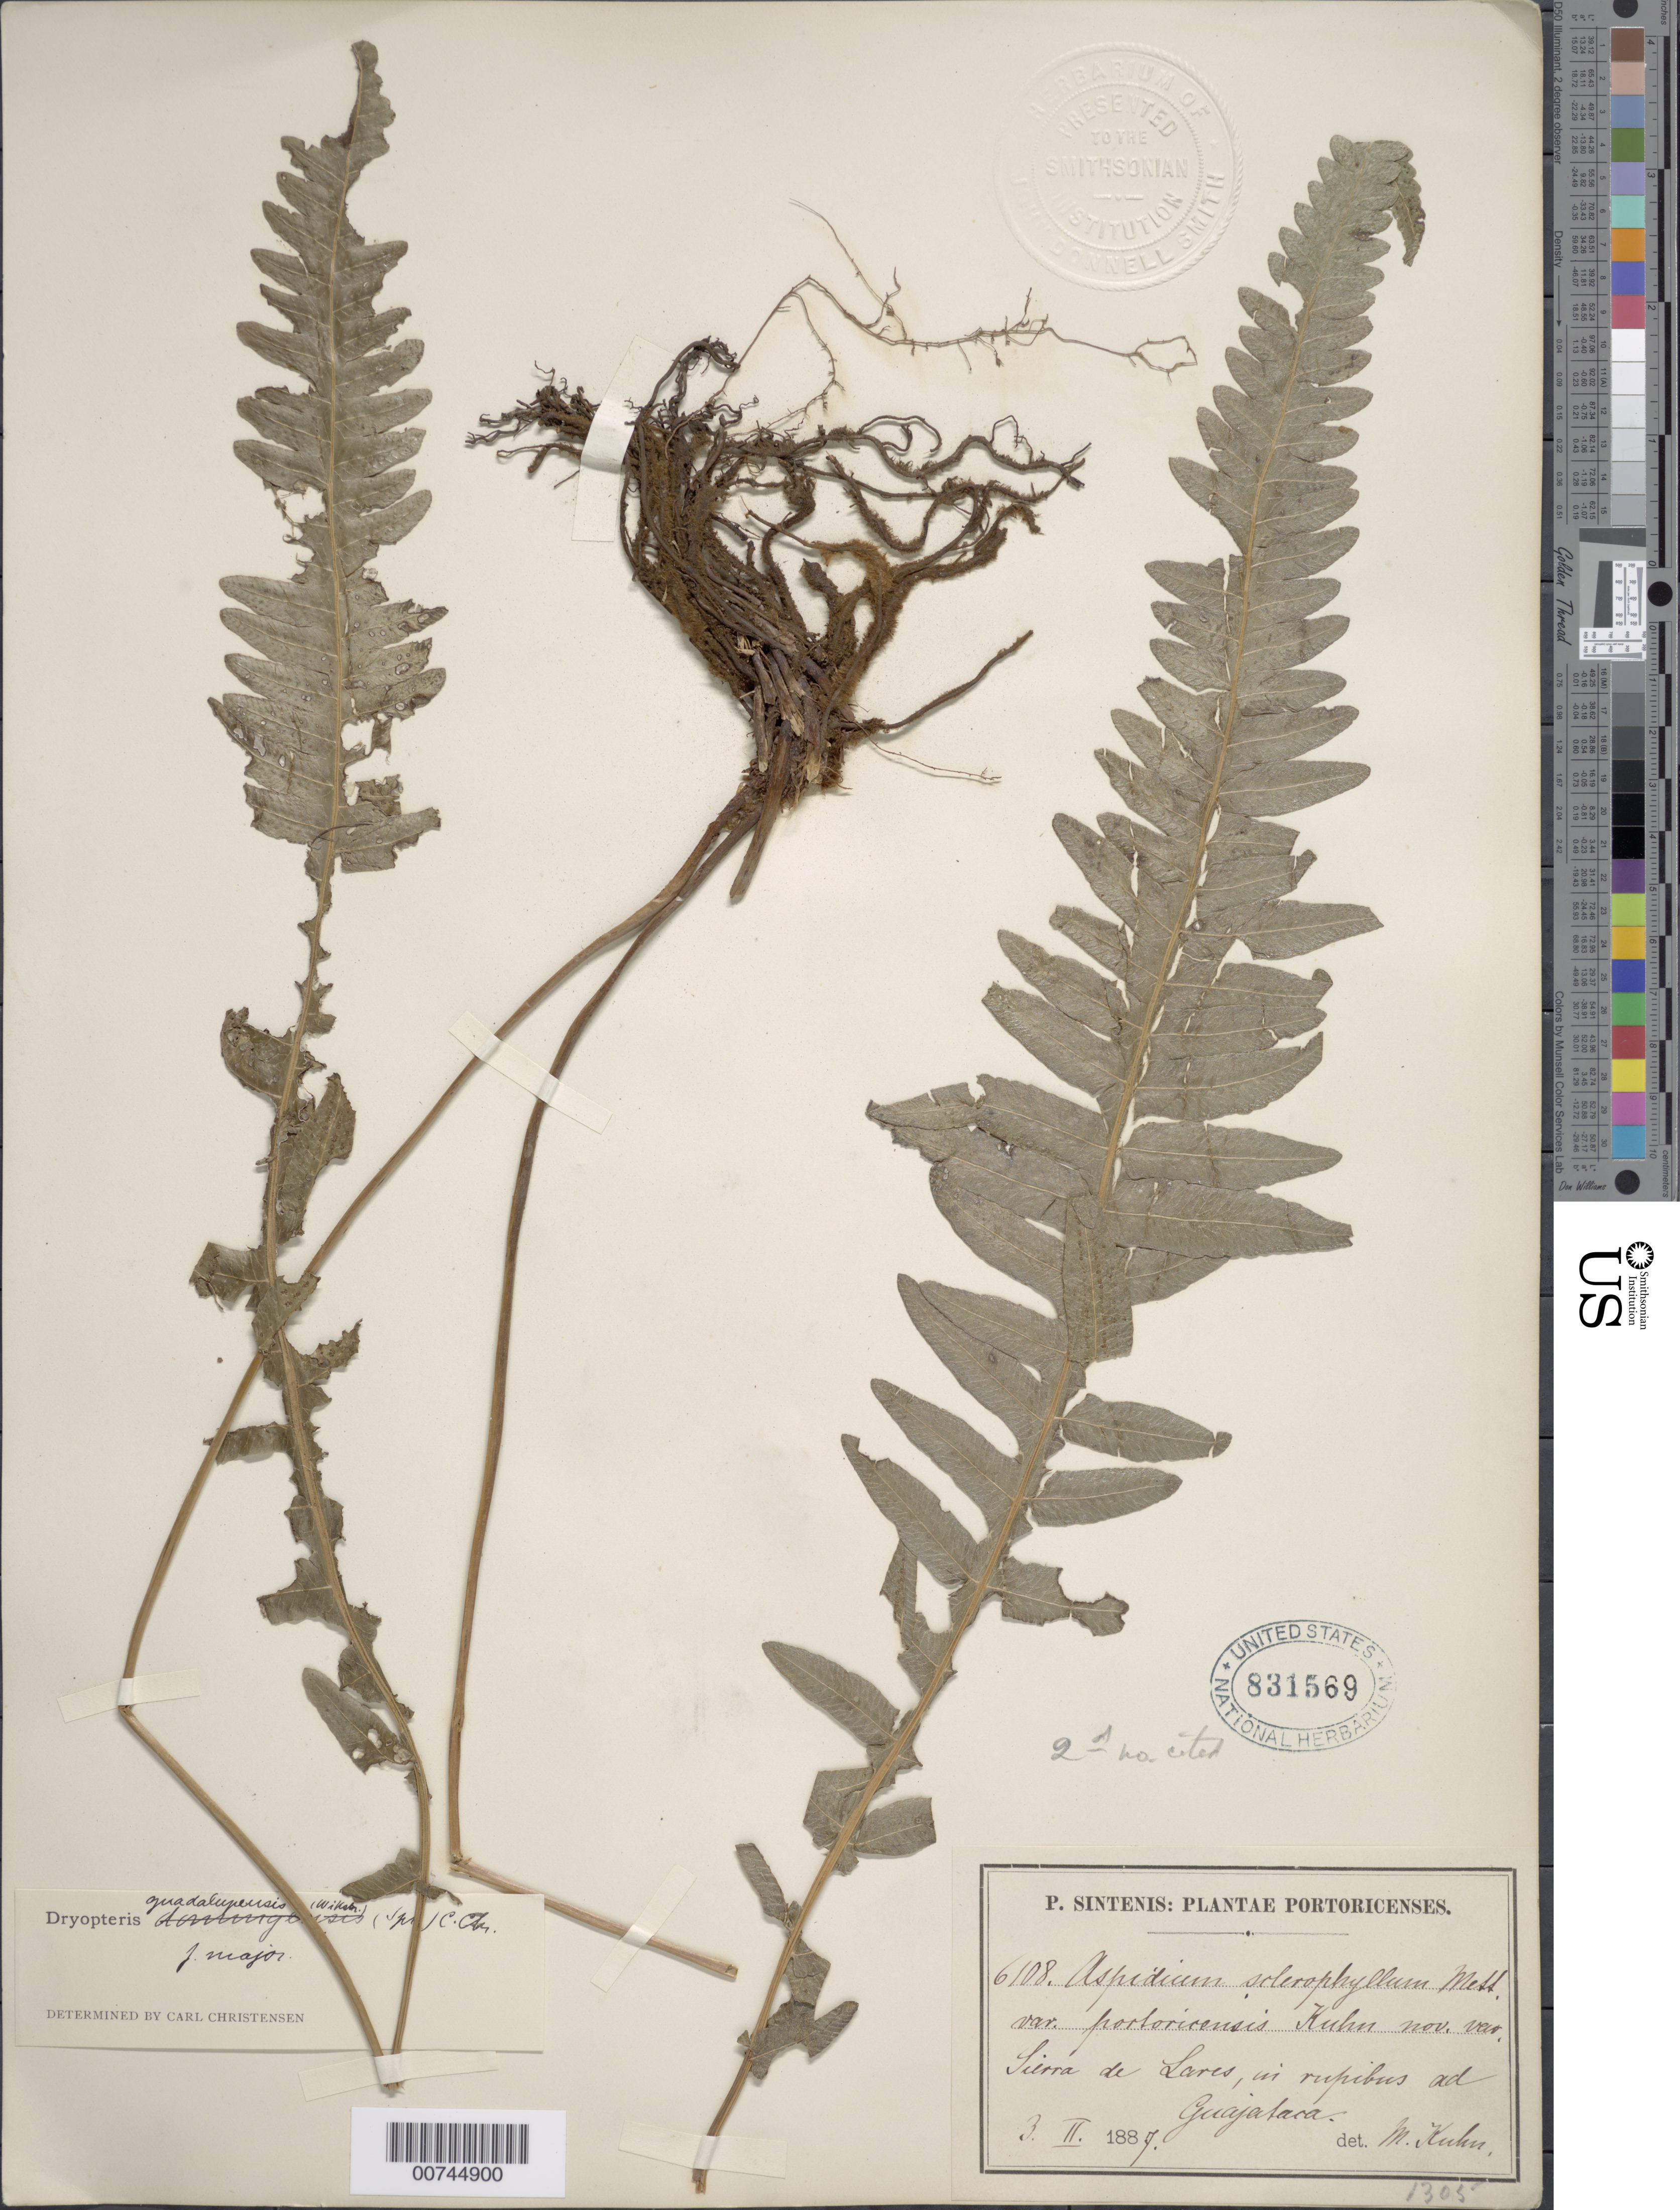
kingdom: Plantae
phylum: Tracheophyta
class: Polypodiopsida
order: Polypodiales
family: Thelypteridaceae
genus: Goniopteris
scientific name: Goniopteris guadelupensis (Wikstr.) comb. nov., ined 2015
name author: (Wikstr.)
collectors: P. Sintenis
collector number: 6108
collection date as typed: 03 Feb 1887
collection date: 1887-02-03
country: Puerto Rico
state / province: Lares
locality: Sierra de Lares, in rupibus ad Guadalajara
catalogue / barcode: US 831569